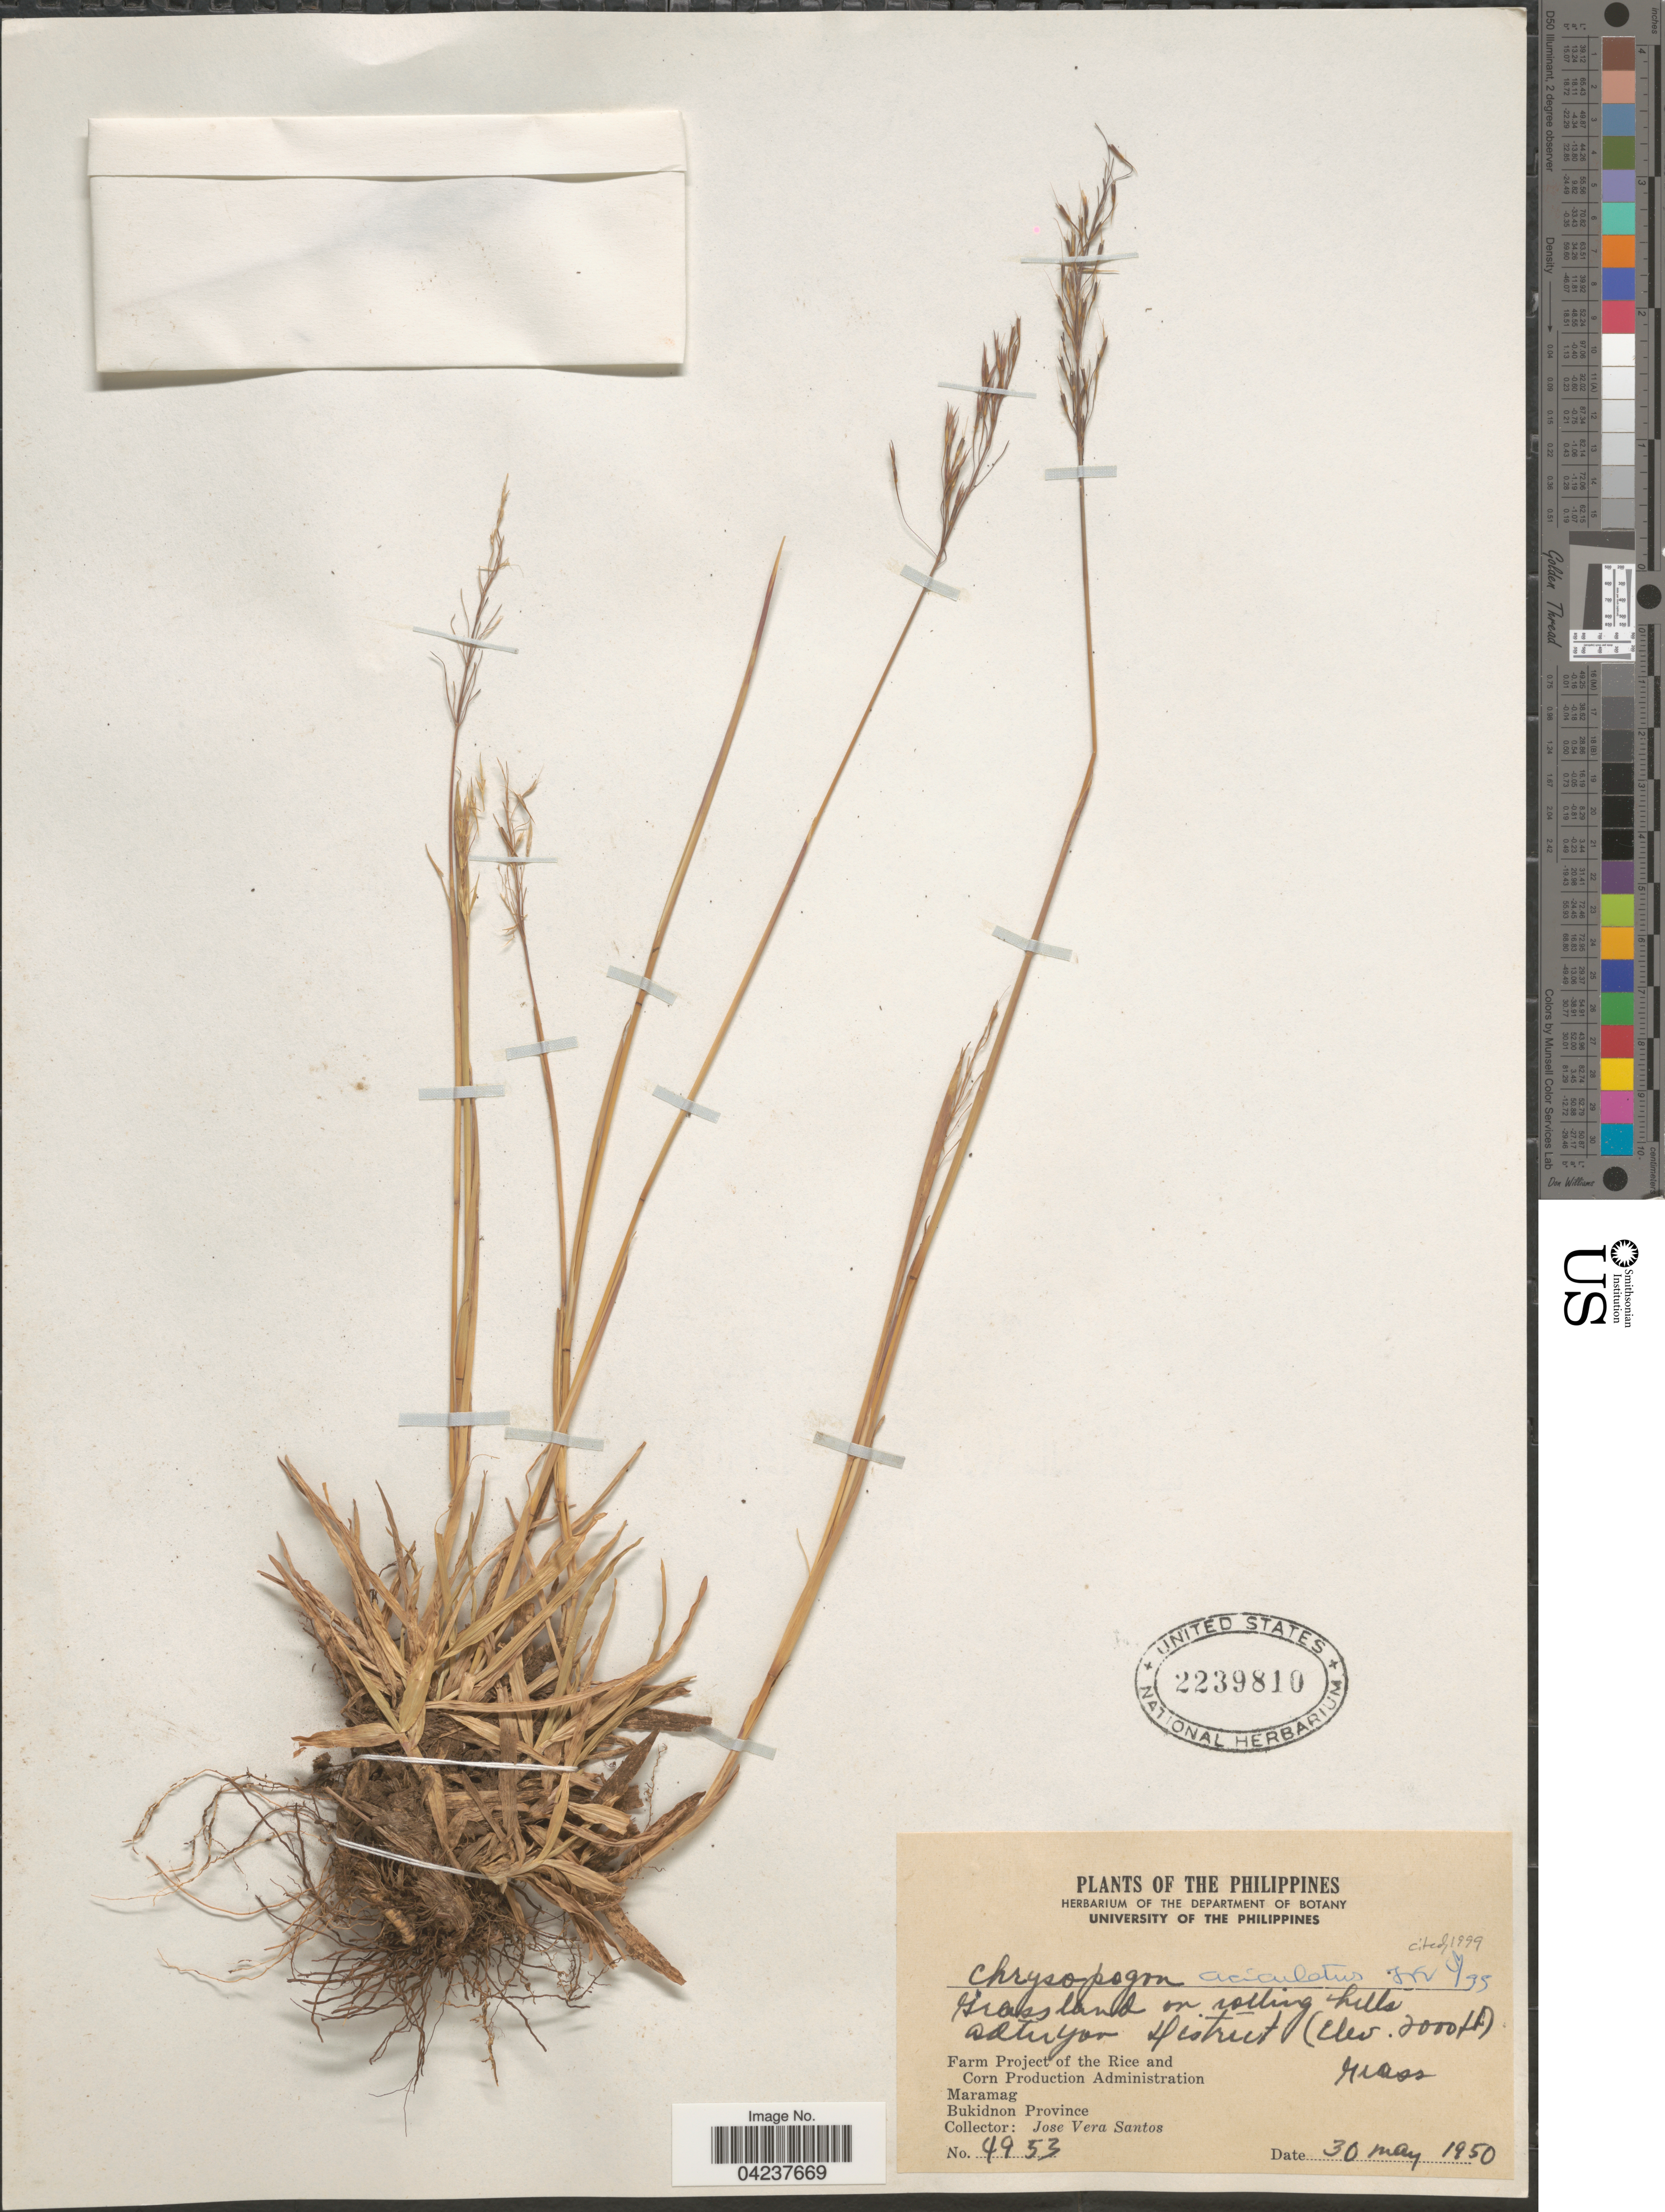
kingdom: Plantae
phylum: Tracheophyta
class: Liliopsida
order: Poales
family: Poaceae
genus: Chrysopogon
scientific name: Chrysopogon aciculatus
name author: (Retz.) Trin.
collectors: J. Vera Santos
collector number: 4953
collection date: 1950-05-30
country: Philippines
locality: Grassland on rolling hills [illegible text] District. Farm Project of the Rice and Corn Production Administration. Maramag. Bukidnon Province.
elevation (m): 610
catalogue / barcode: US 2239810